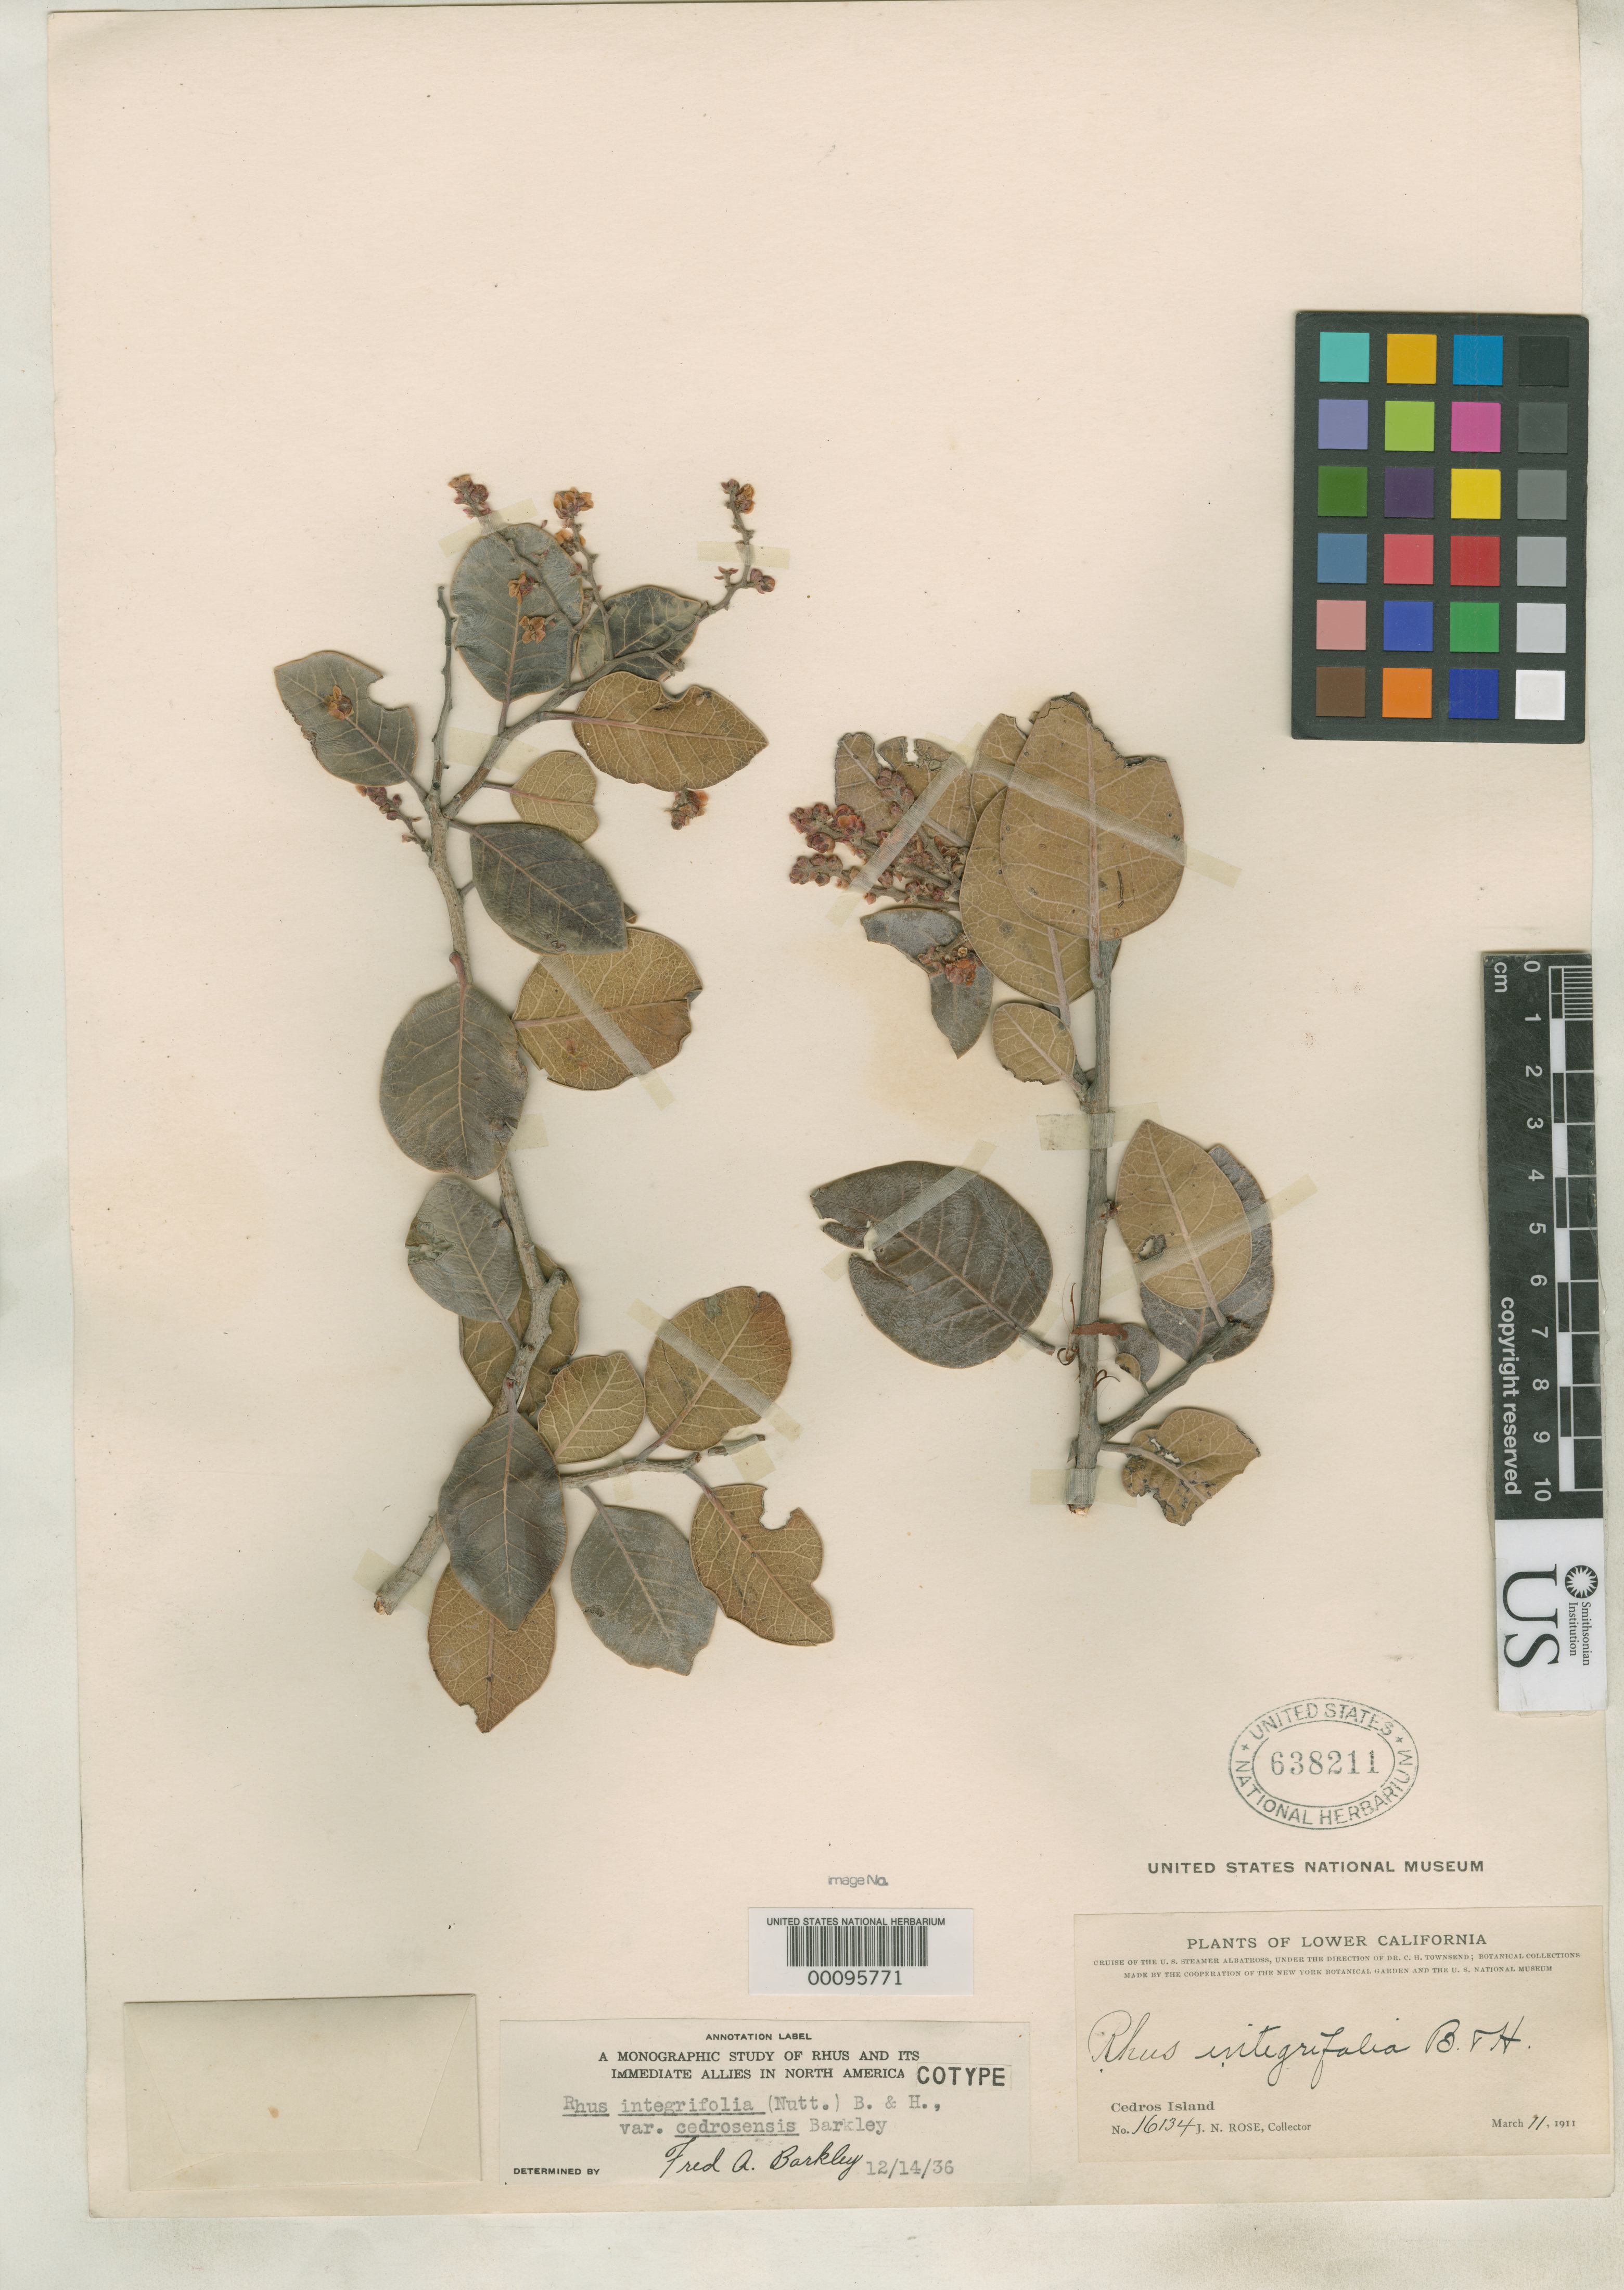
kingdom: Plantae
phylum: Tracheophyta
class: Magnoliopsida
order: Sapindales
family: Anacardiaceae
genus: Rhus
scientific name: Rhus integrifolia var. cedrosensis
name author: F.A. Barkley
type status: Isotype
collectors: J. N. Rose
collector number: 16134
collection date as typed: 11 Mar 1911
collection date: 1911-03-11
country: Mexico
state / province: Baja California Norte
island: Cedros Island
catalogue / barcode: US 638211